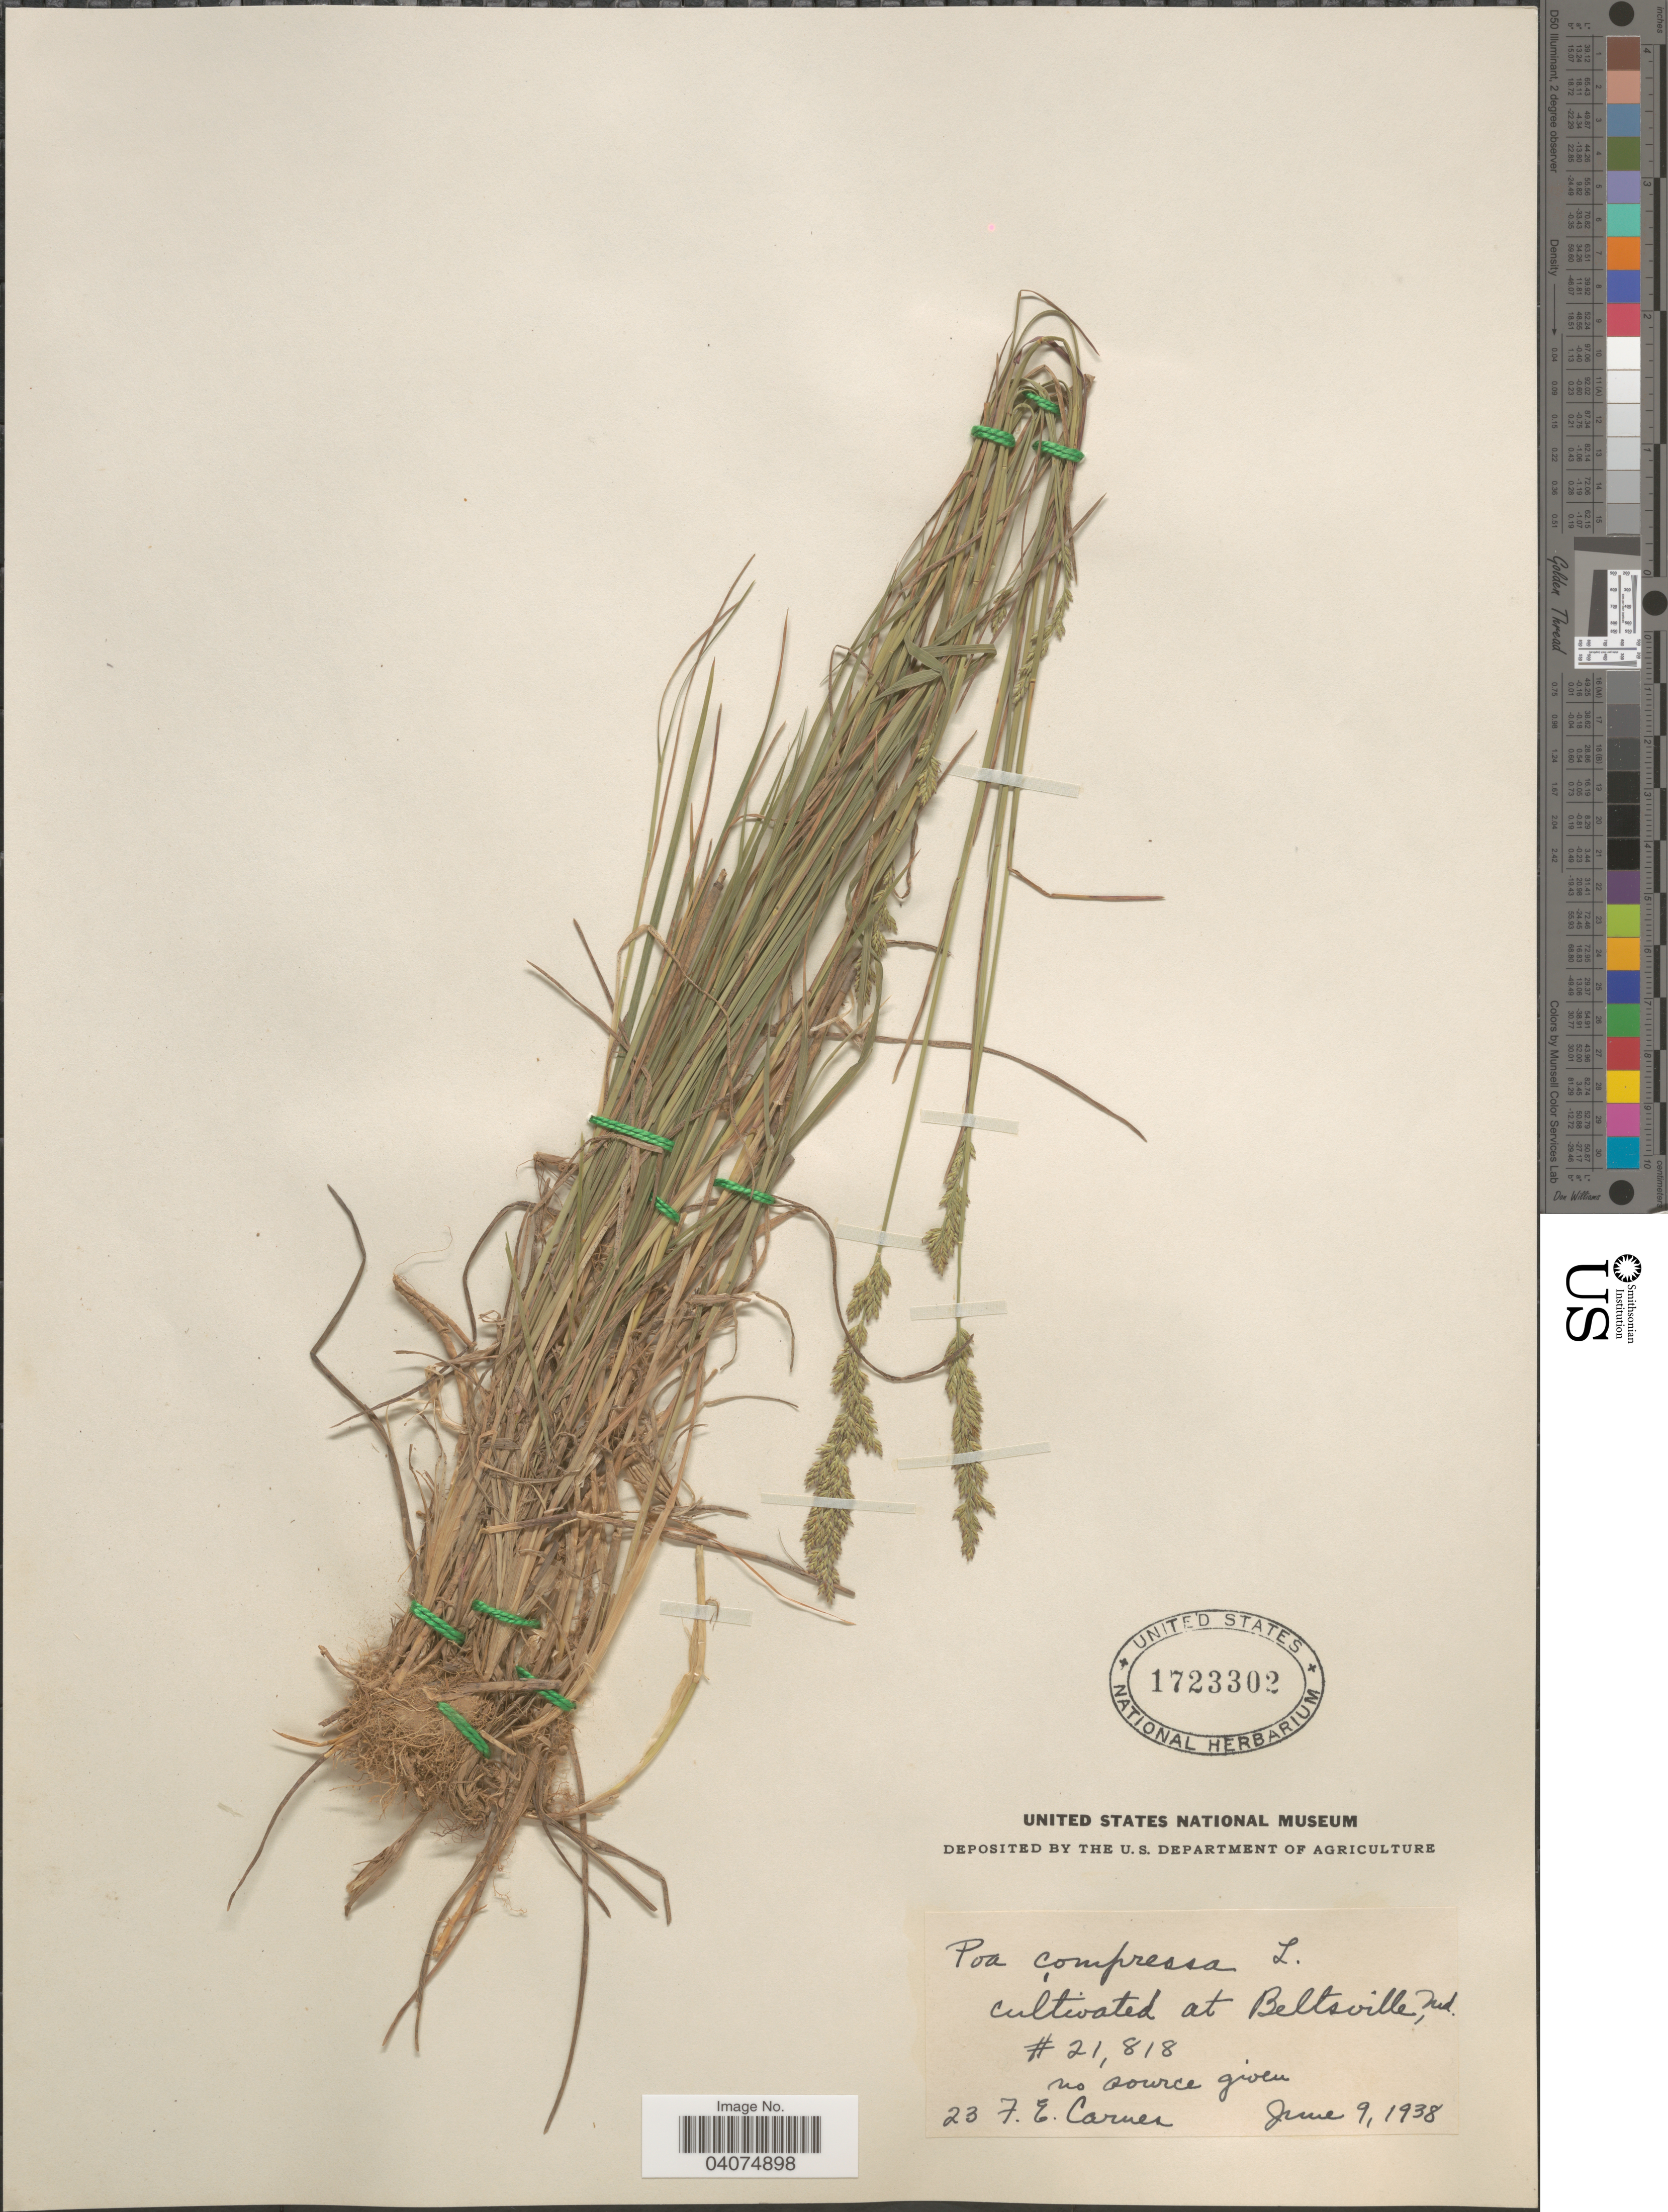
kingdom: Plantae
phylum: Tracheophyta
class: Liliopsida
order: Poales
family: Poaceae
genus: Poa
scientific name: Poa compressa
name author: L.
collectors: F. Carnes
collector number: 23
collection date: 1938-06-09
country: United States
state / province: Maryland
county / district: Prince George's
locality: At Beltsville.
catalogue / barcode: US 1723302